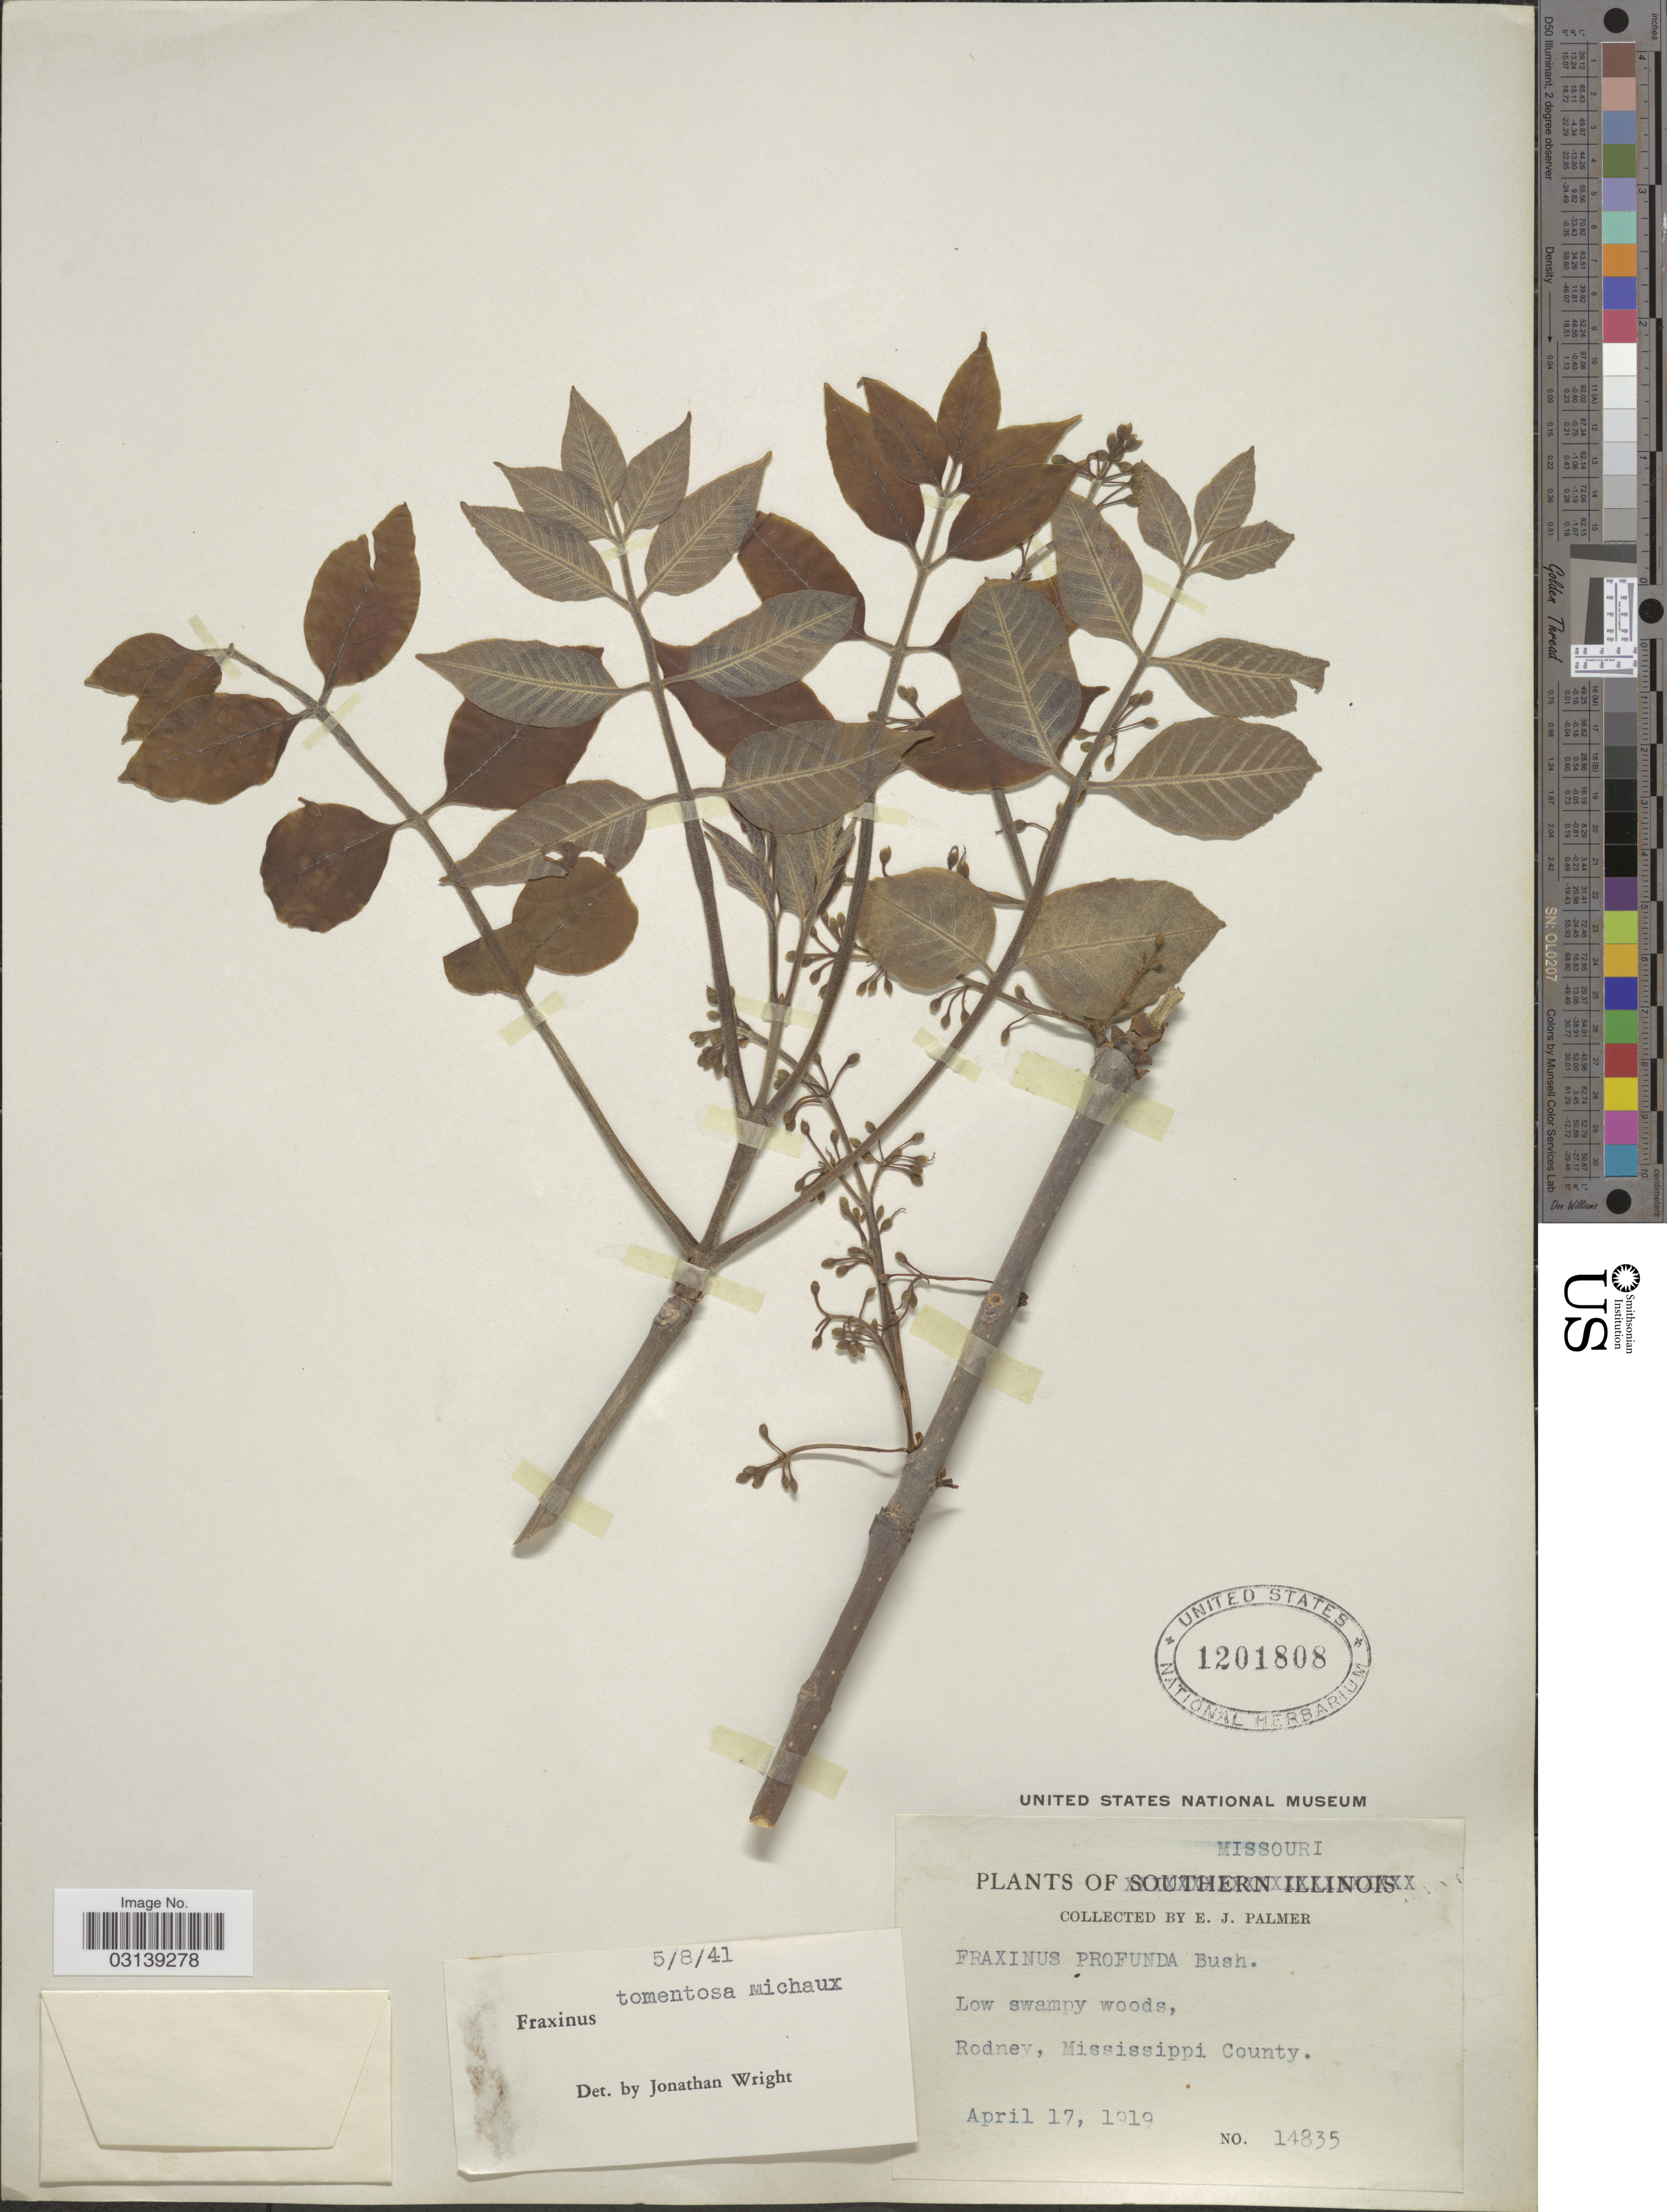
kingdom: Plantae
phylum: Tracheophyta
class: Magnoliopsida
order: Lamiales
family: Oleaceae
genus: Fraxinus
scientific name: Fraxinus profunda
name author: (Bush) Bush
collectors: E. J. Palmer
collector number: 14835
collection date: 1919-04-17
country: United States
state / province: Missouri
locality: Low swampy woods, Rodney, Mississippi County.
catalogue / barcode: US 1201808